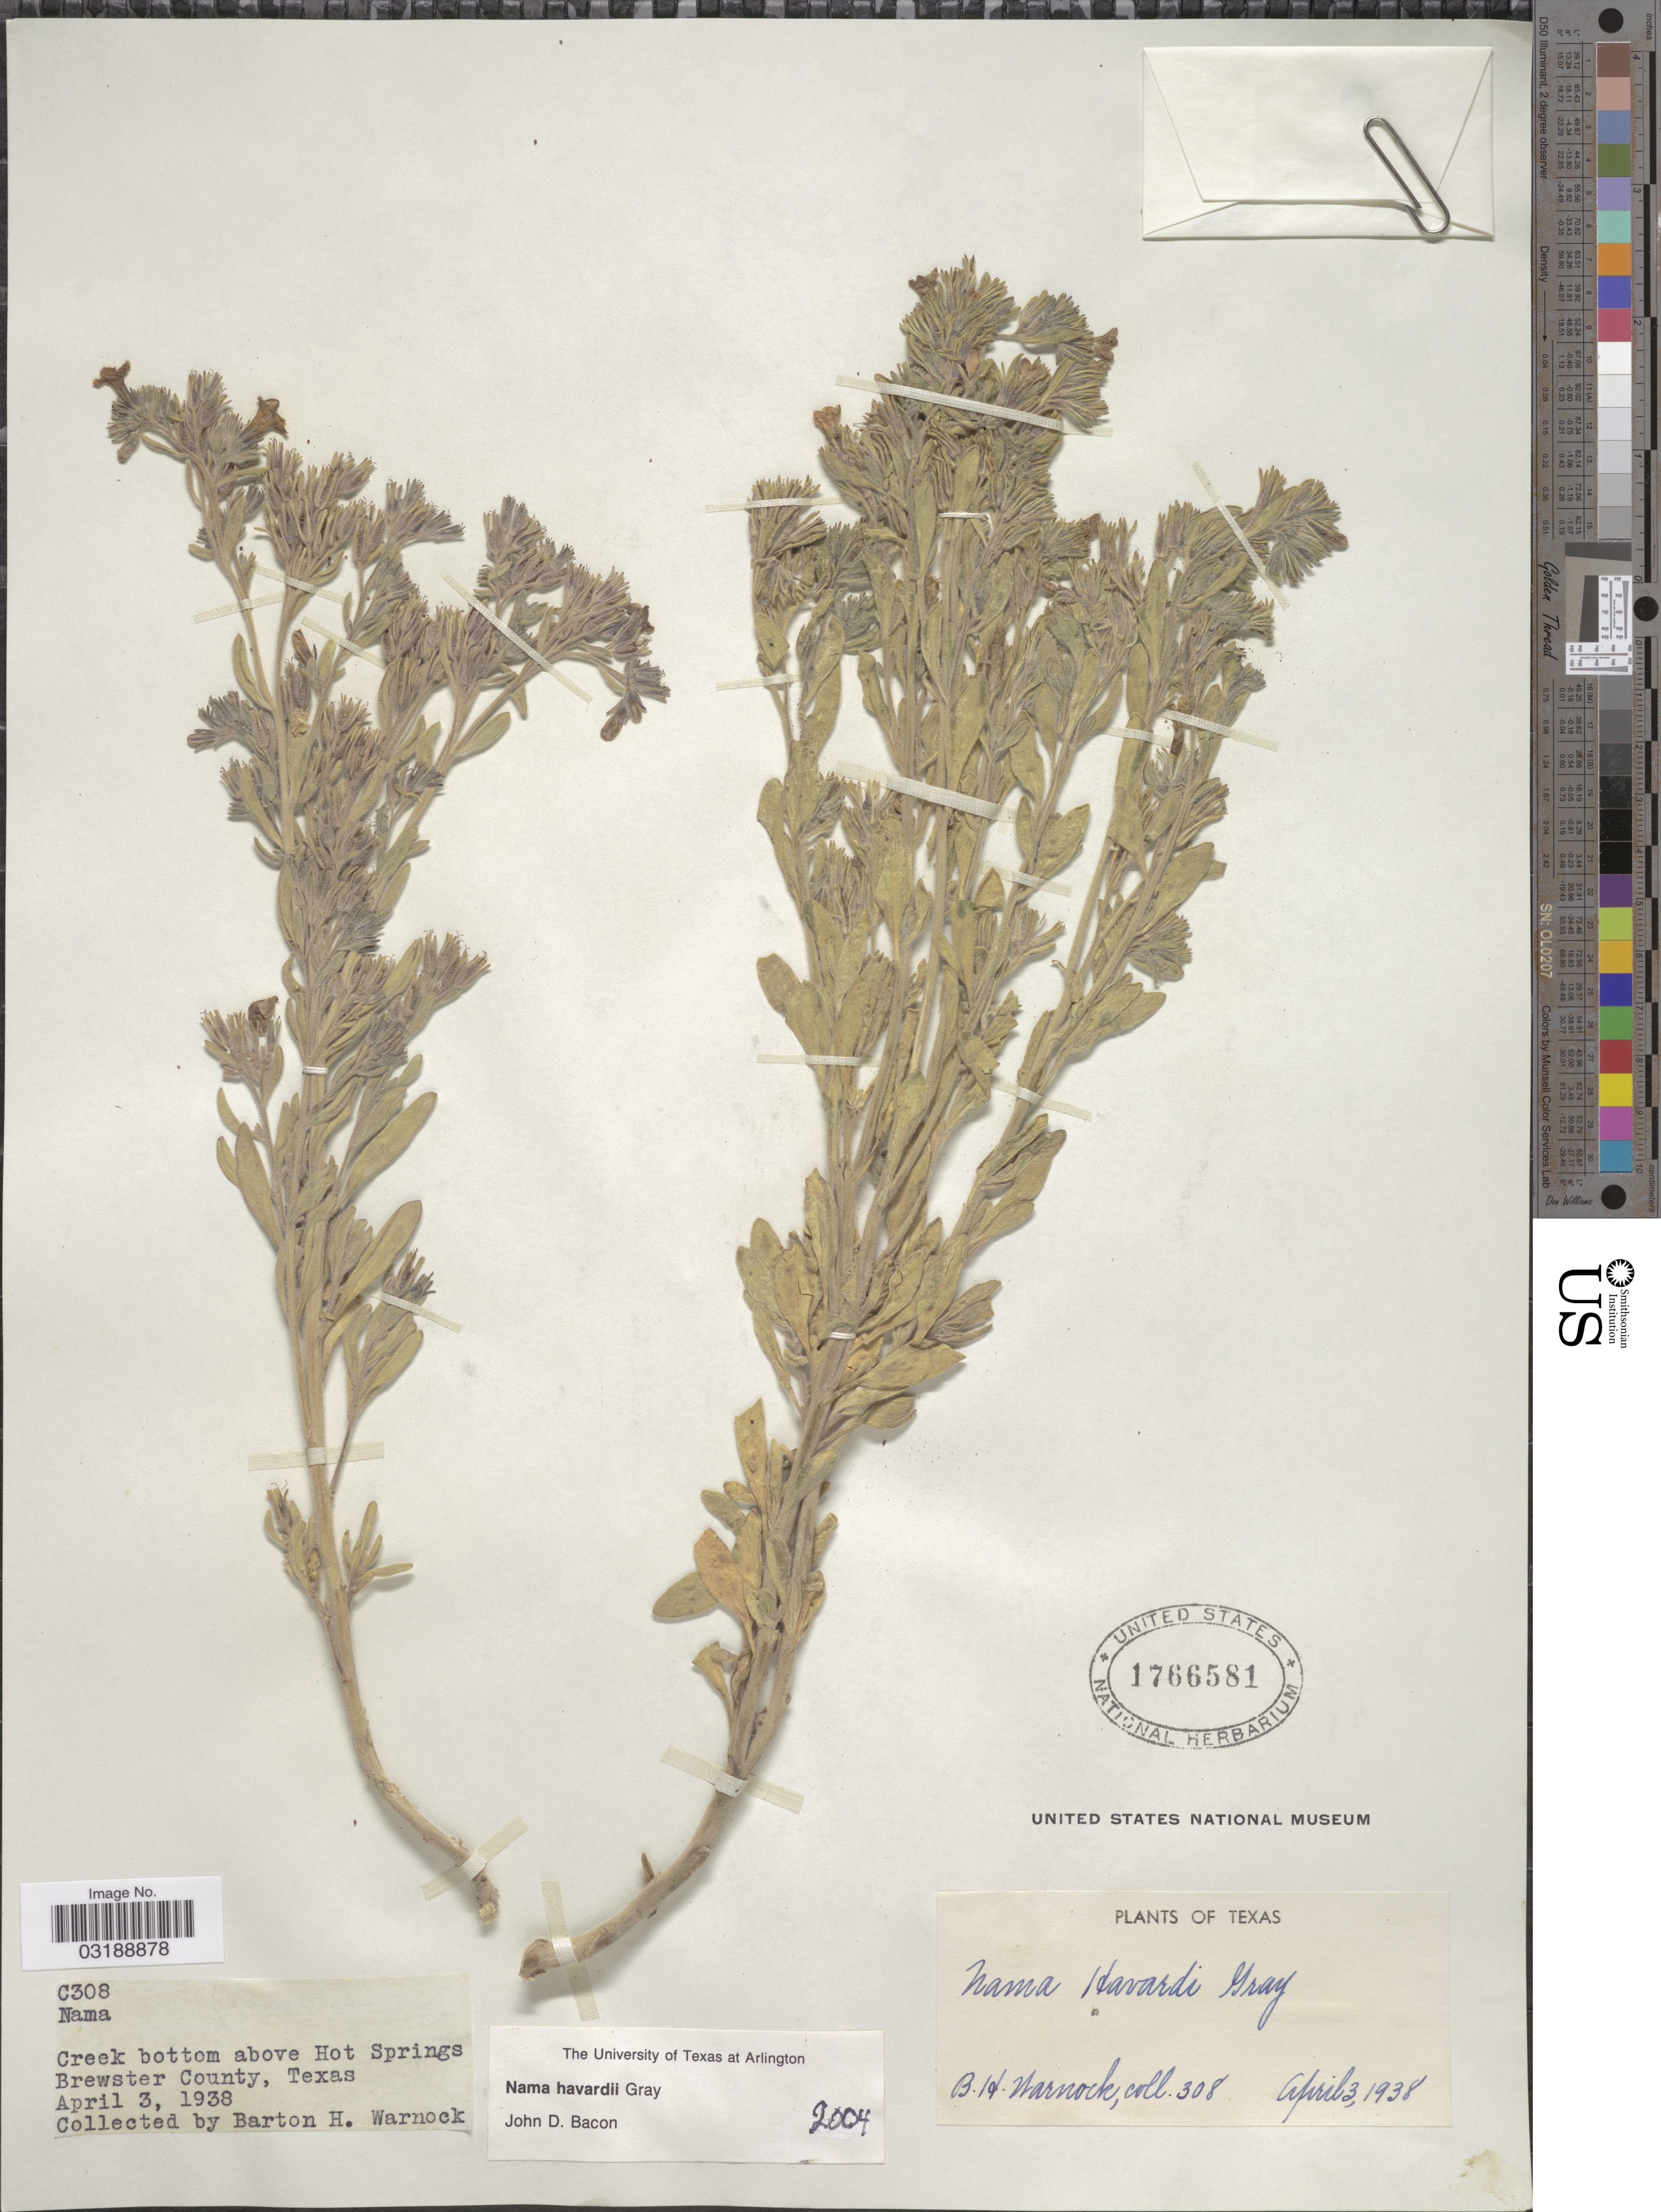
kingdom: Plantae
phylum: Tracheophyta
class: Magnoliopsida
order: Boraginales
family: Namaceae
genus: Nama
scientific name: Nama havardii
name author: A. Gray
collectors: B. H. Warnock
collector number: C308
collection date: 1938-04-03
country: United States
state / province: Texas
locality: Creek bottom above Hot Springs, Brewster County.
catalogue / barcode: US 1766581